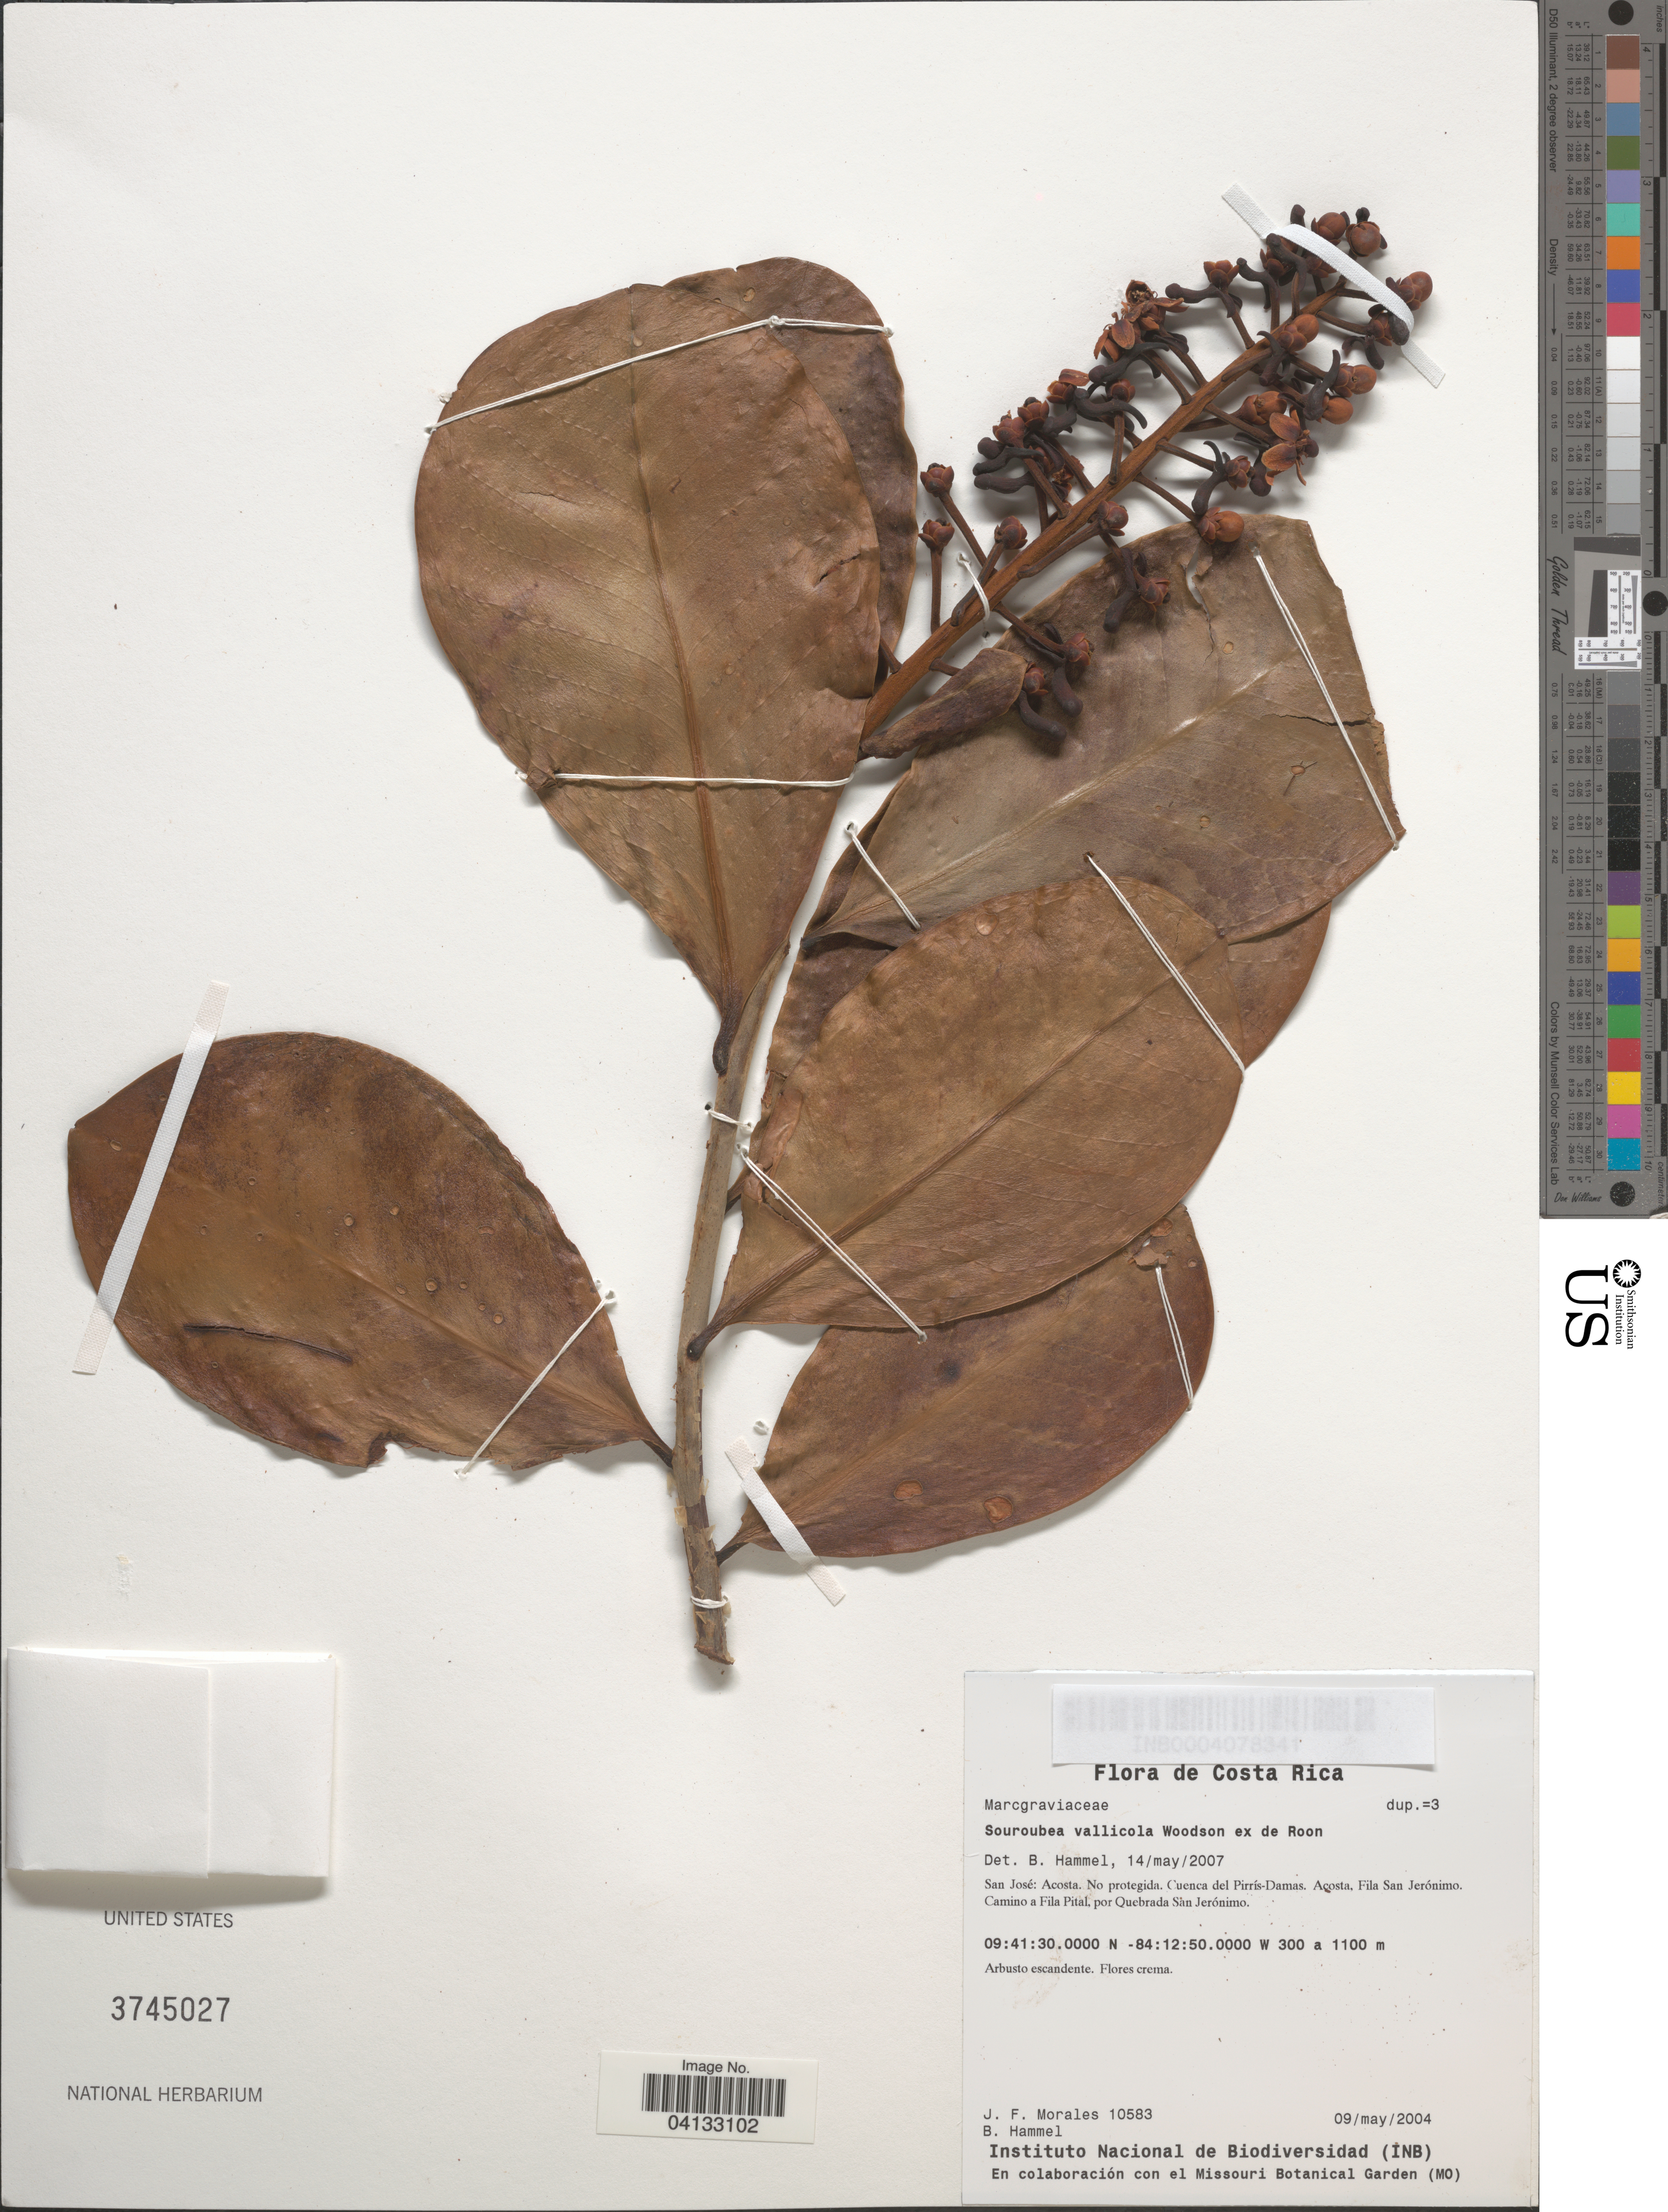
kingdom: Plantae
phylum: Tracheophyta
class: Magnoliopsida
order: Ericales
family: Marcgraviaceae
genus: Souroubea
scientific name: Souroubea vallicola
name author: Woodson ex de Roon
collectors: J. Morales & B. Hammel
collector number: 10583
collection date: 2004-05-09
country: Costa Rica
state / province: San José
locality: Acosta. No protegida. Cuenca del Pirrís-Damas. Acosta, Fila San Jerónimo. Camino a Fila Pital, por Quebrada San Jerónimo.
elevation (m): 300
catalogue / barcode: US 3745027